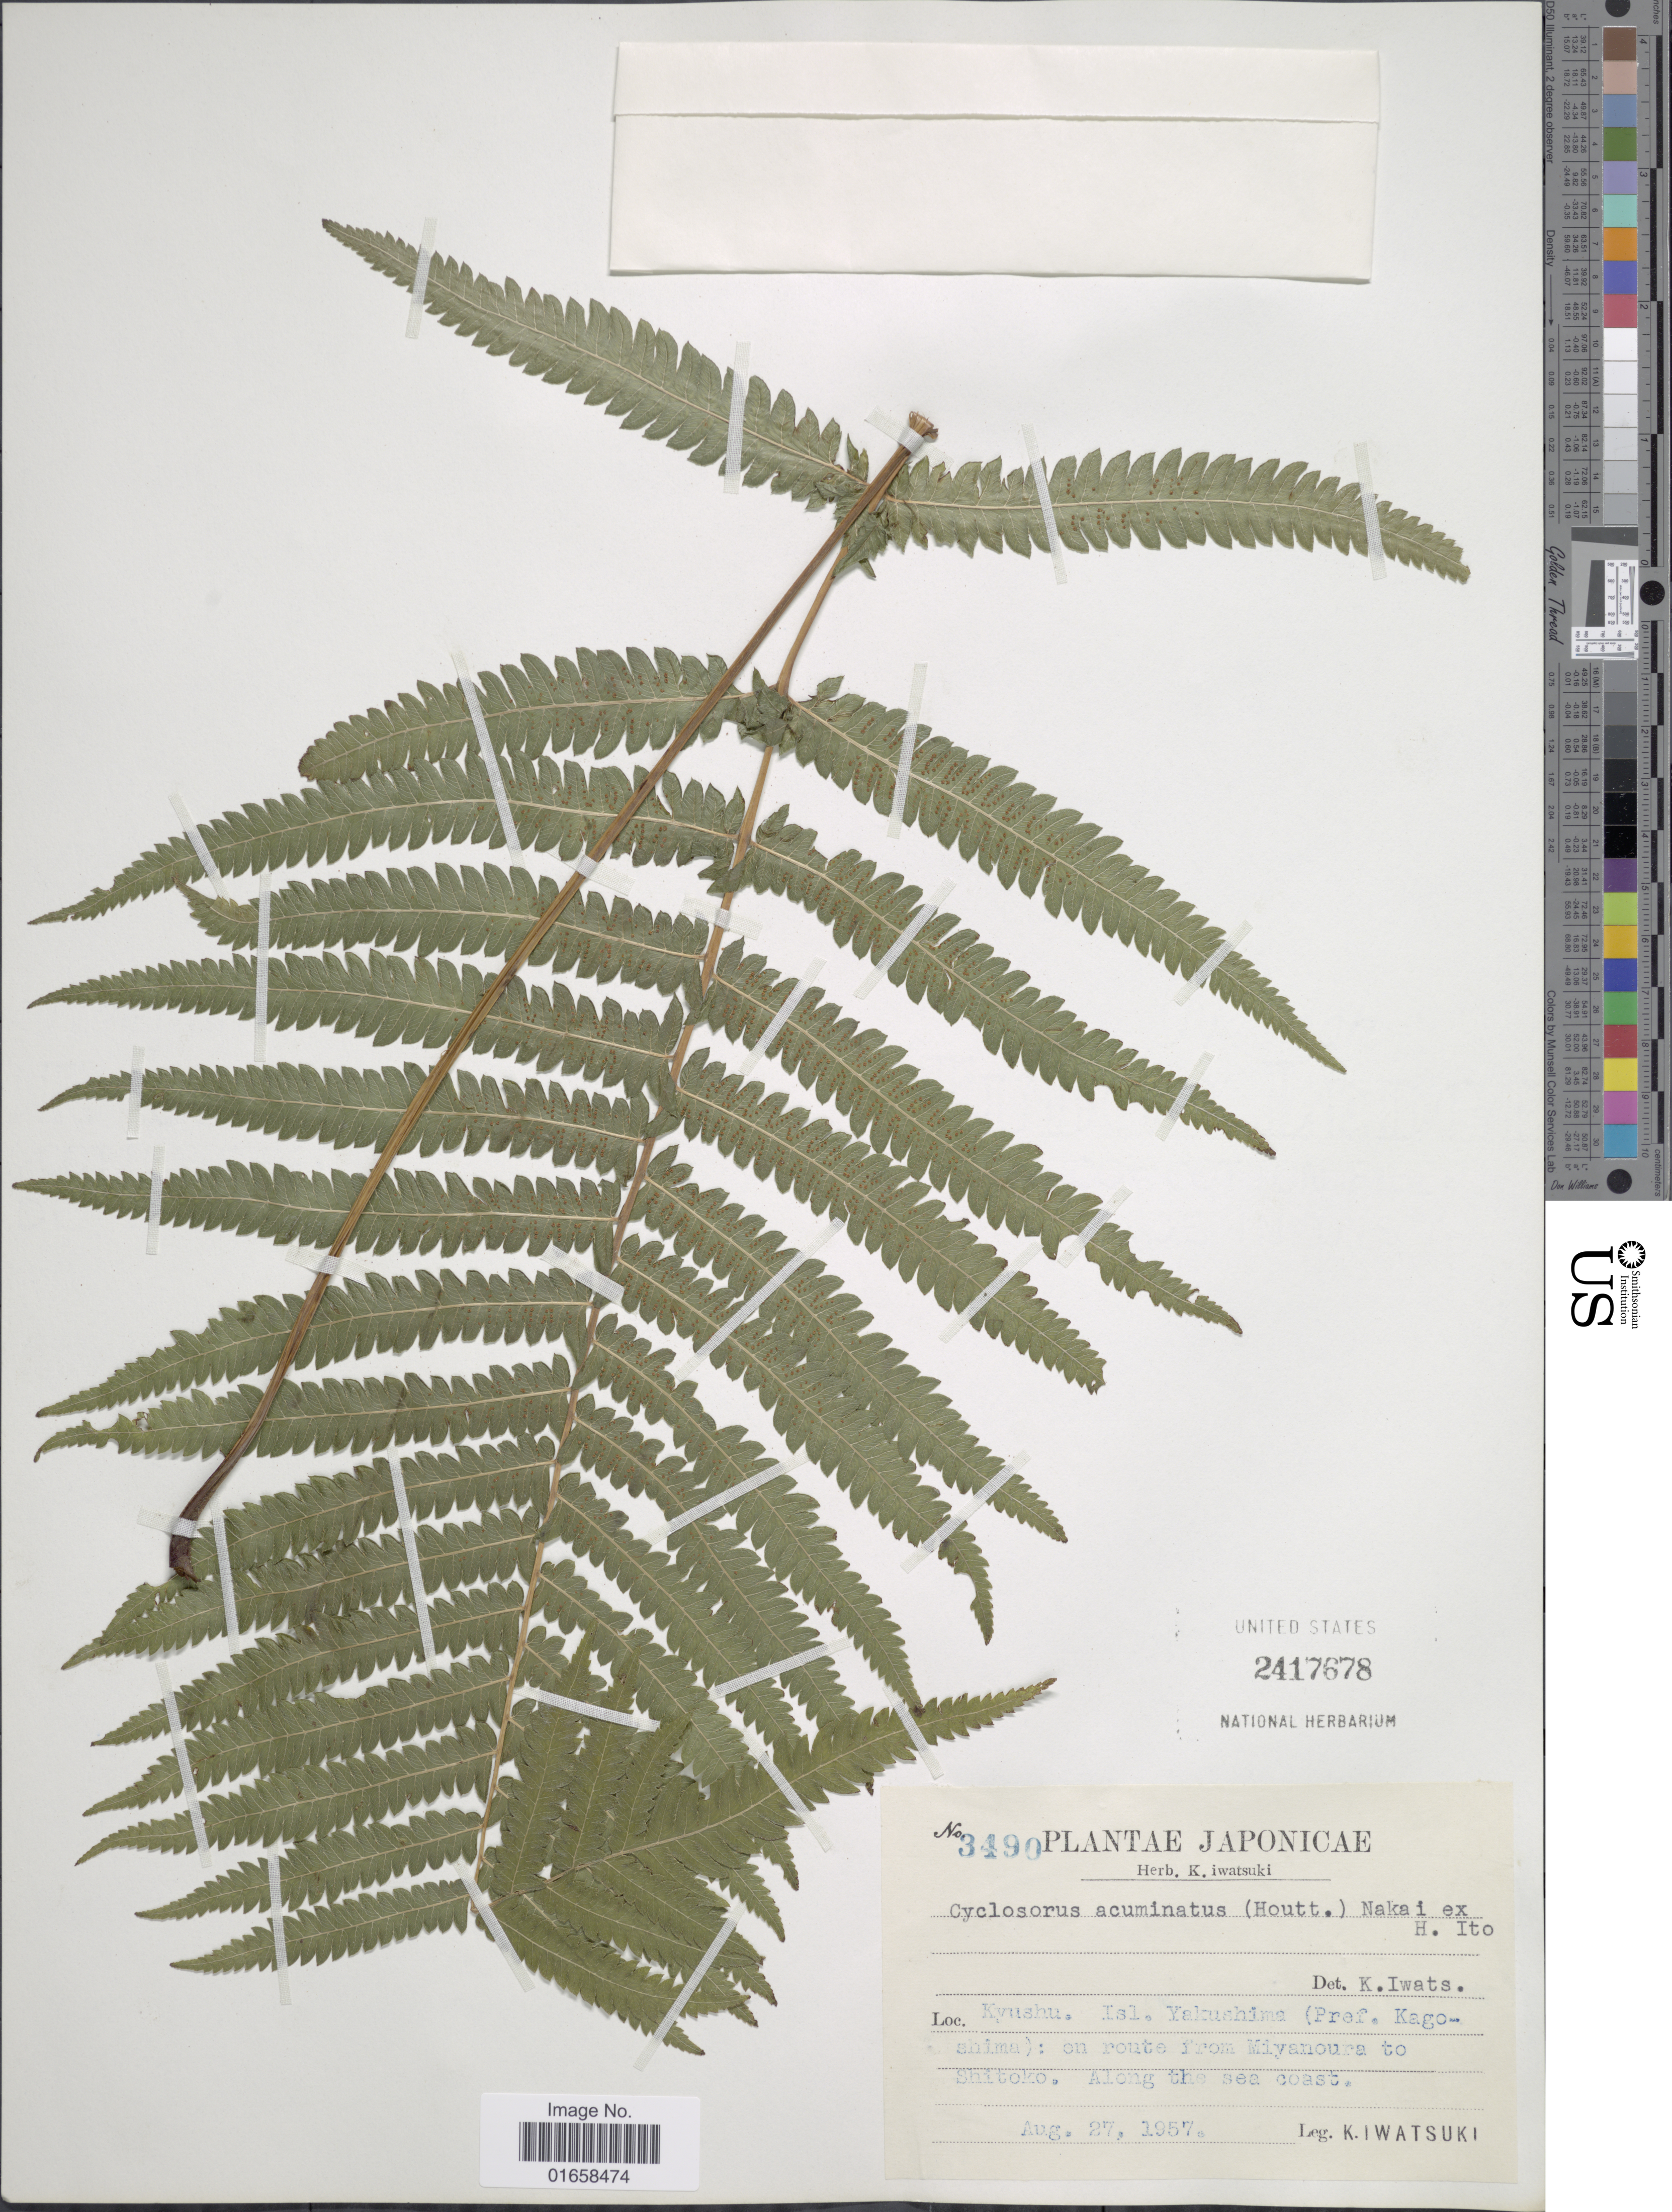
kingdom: Plantae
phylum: Tracheophyta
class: Polypodiopsida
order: Polypodiales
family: Thelypteridaceae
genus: Christella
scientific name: Christella acuminata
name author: (Houtt.) H. Lév.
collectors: K. Iwatsuki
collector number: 3490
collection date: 1957-08-27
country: Japan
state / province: Kagosima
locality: Kyushu. Isl. Yakushima (Pref. Kagoshima): on route from Miyanoura to Shitoko.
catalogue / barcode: US 2417678